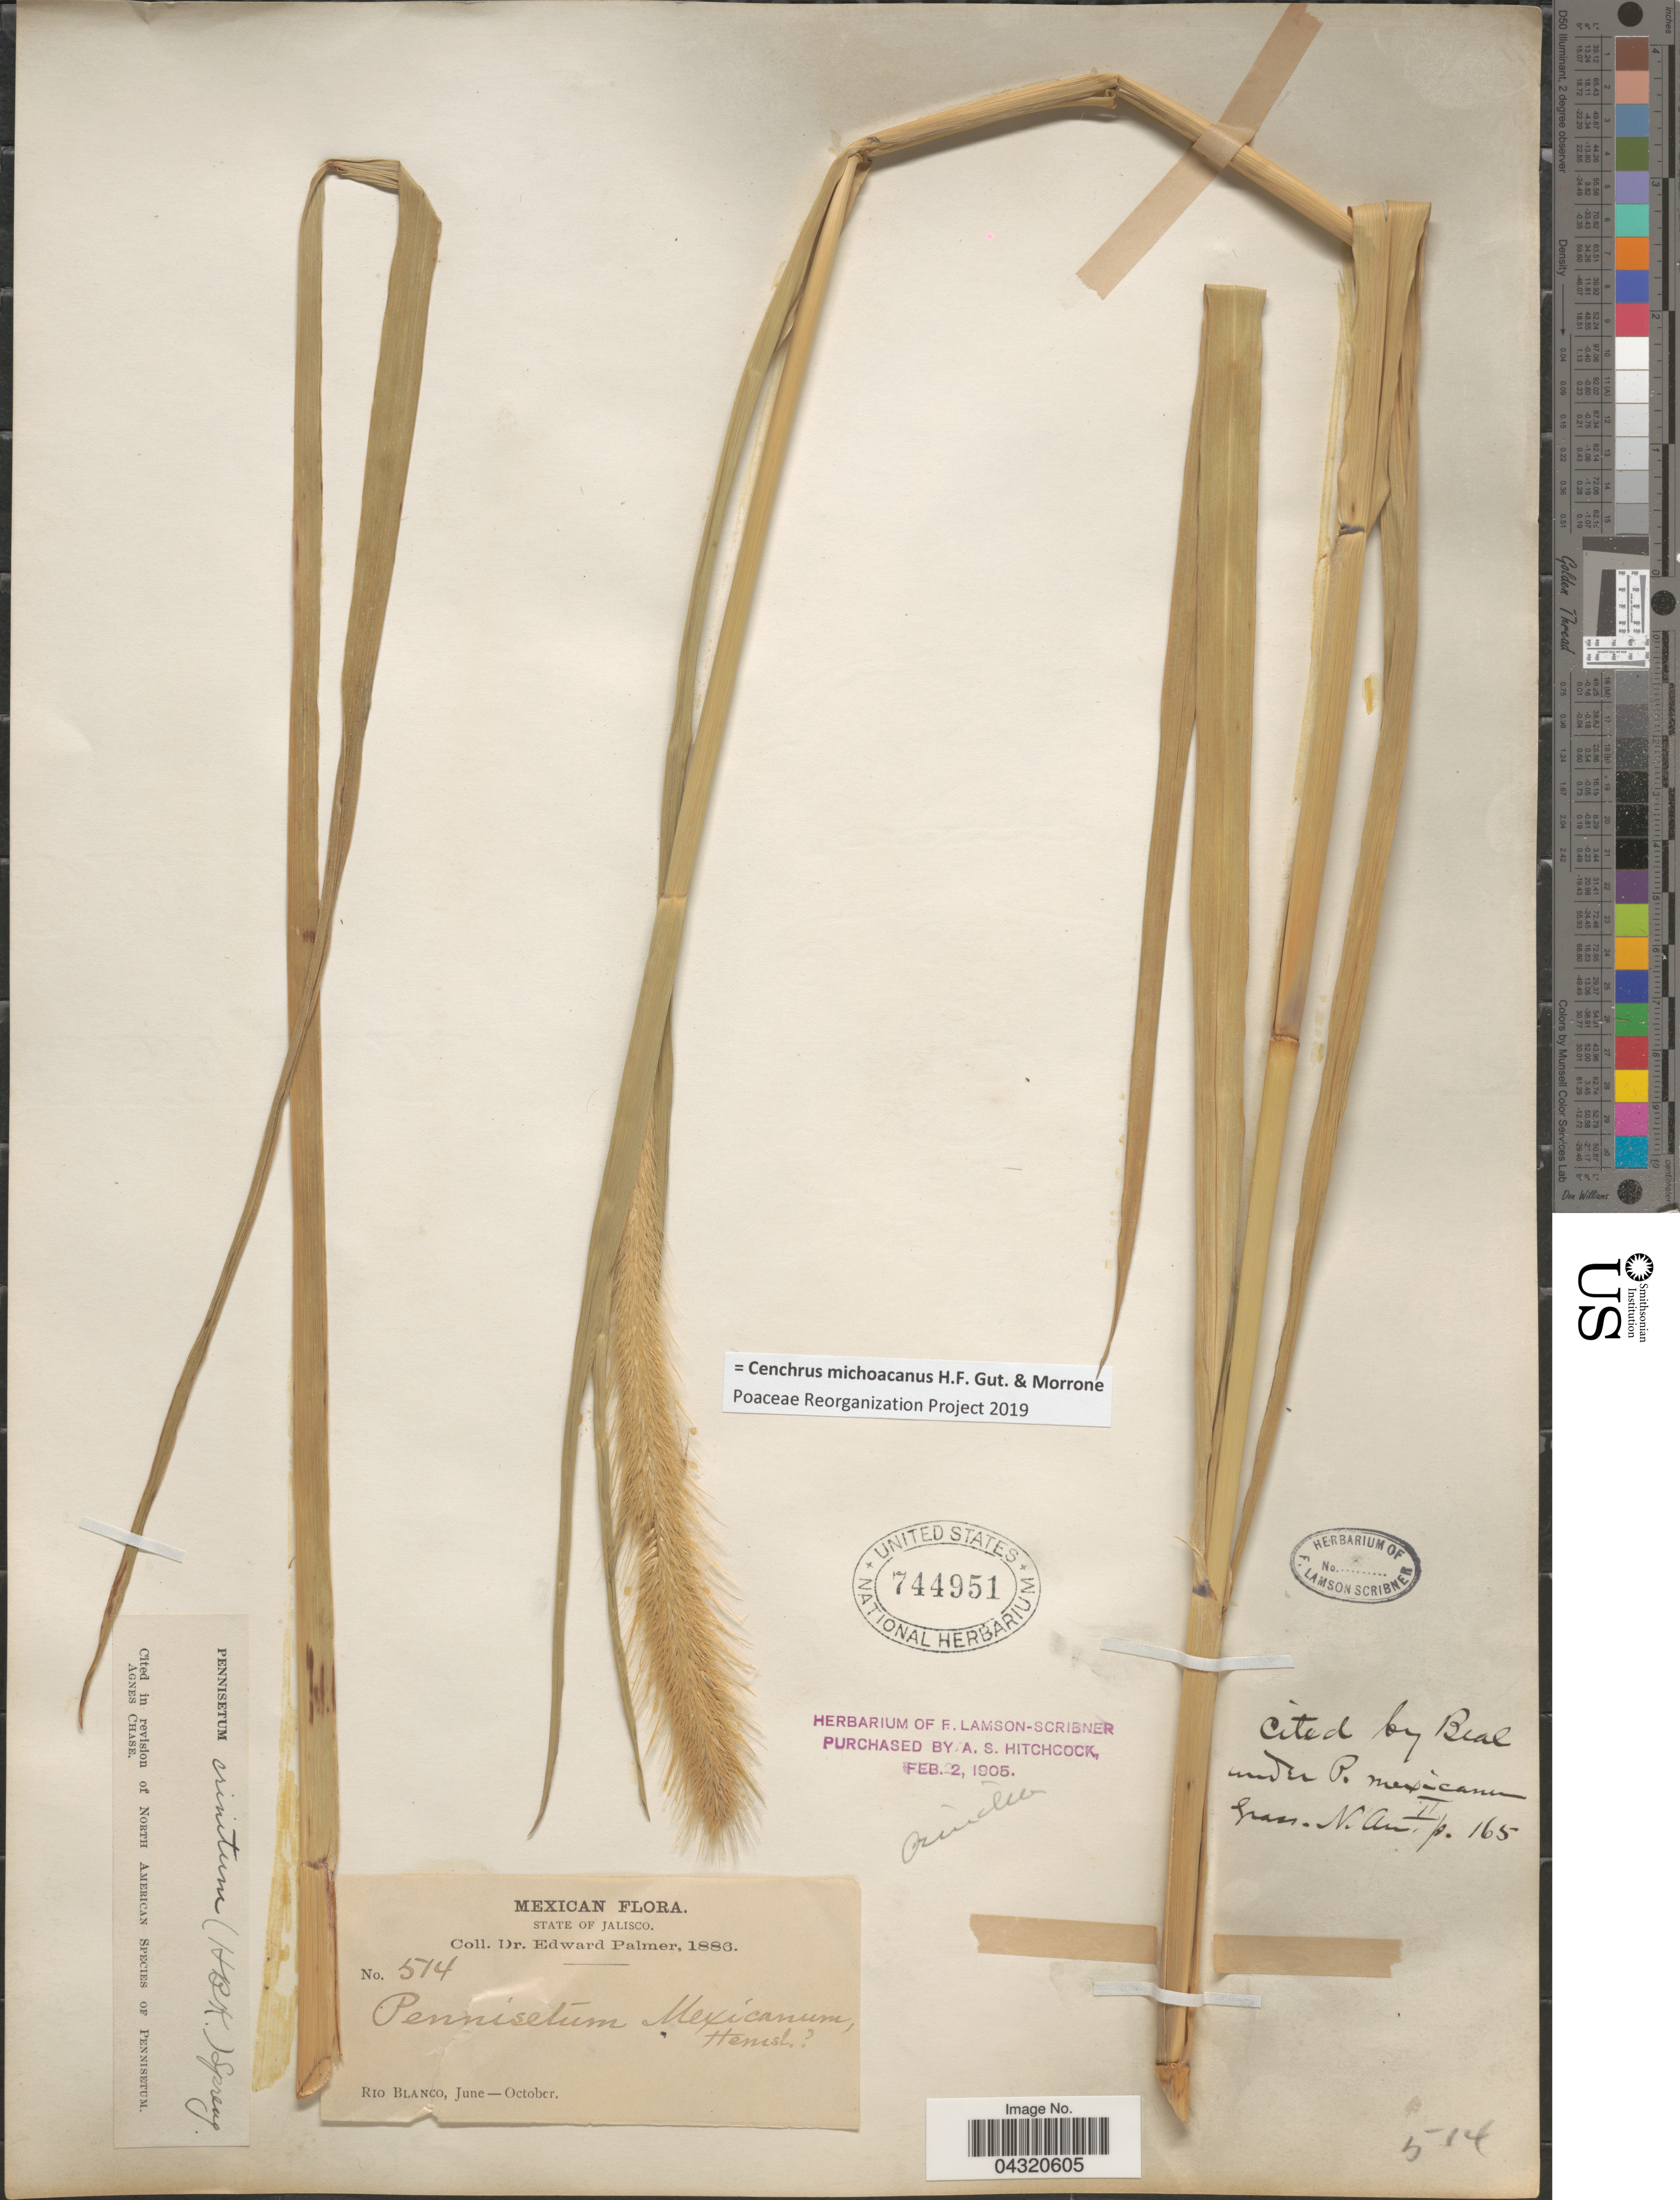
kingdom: Plantae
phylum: Tracheophyta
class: Liliopsida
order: Poales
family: Poaceae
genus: Cenchrus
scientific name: Cenchrus michoacanus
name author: H.F. Gut. & Morrone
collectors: E. Palmer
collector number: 514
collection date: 1886-06/1886-10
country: Mexico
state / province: Jalisco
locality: Rio Blanco.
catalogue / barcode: US 744951